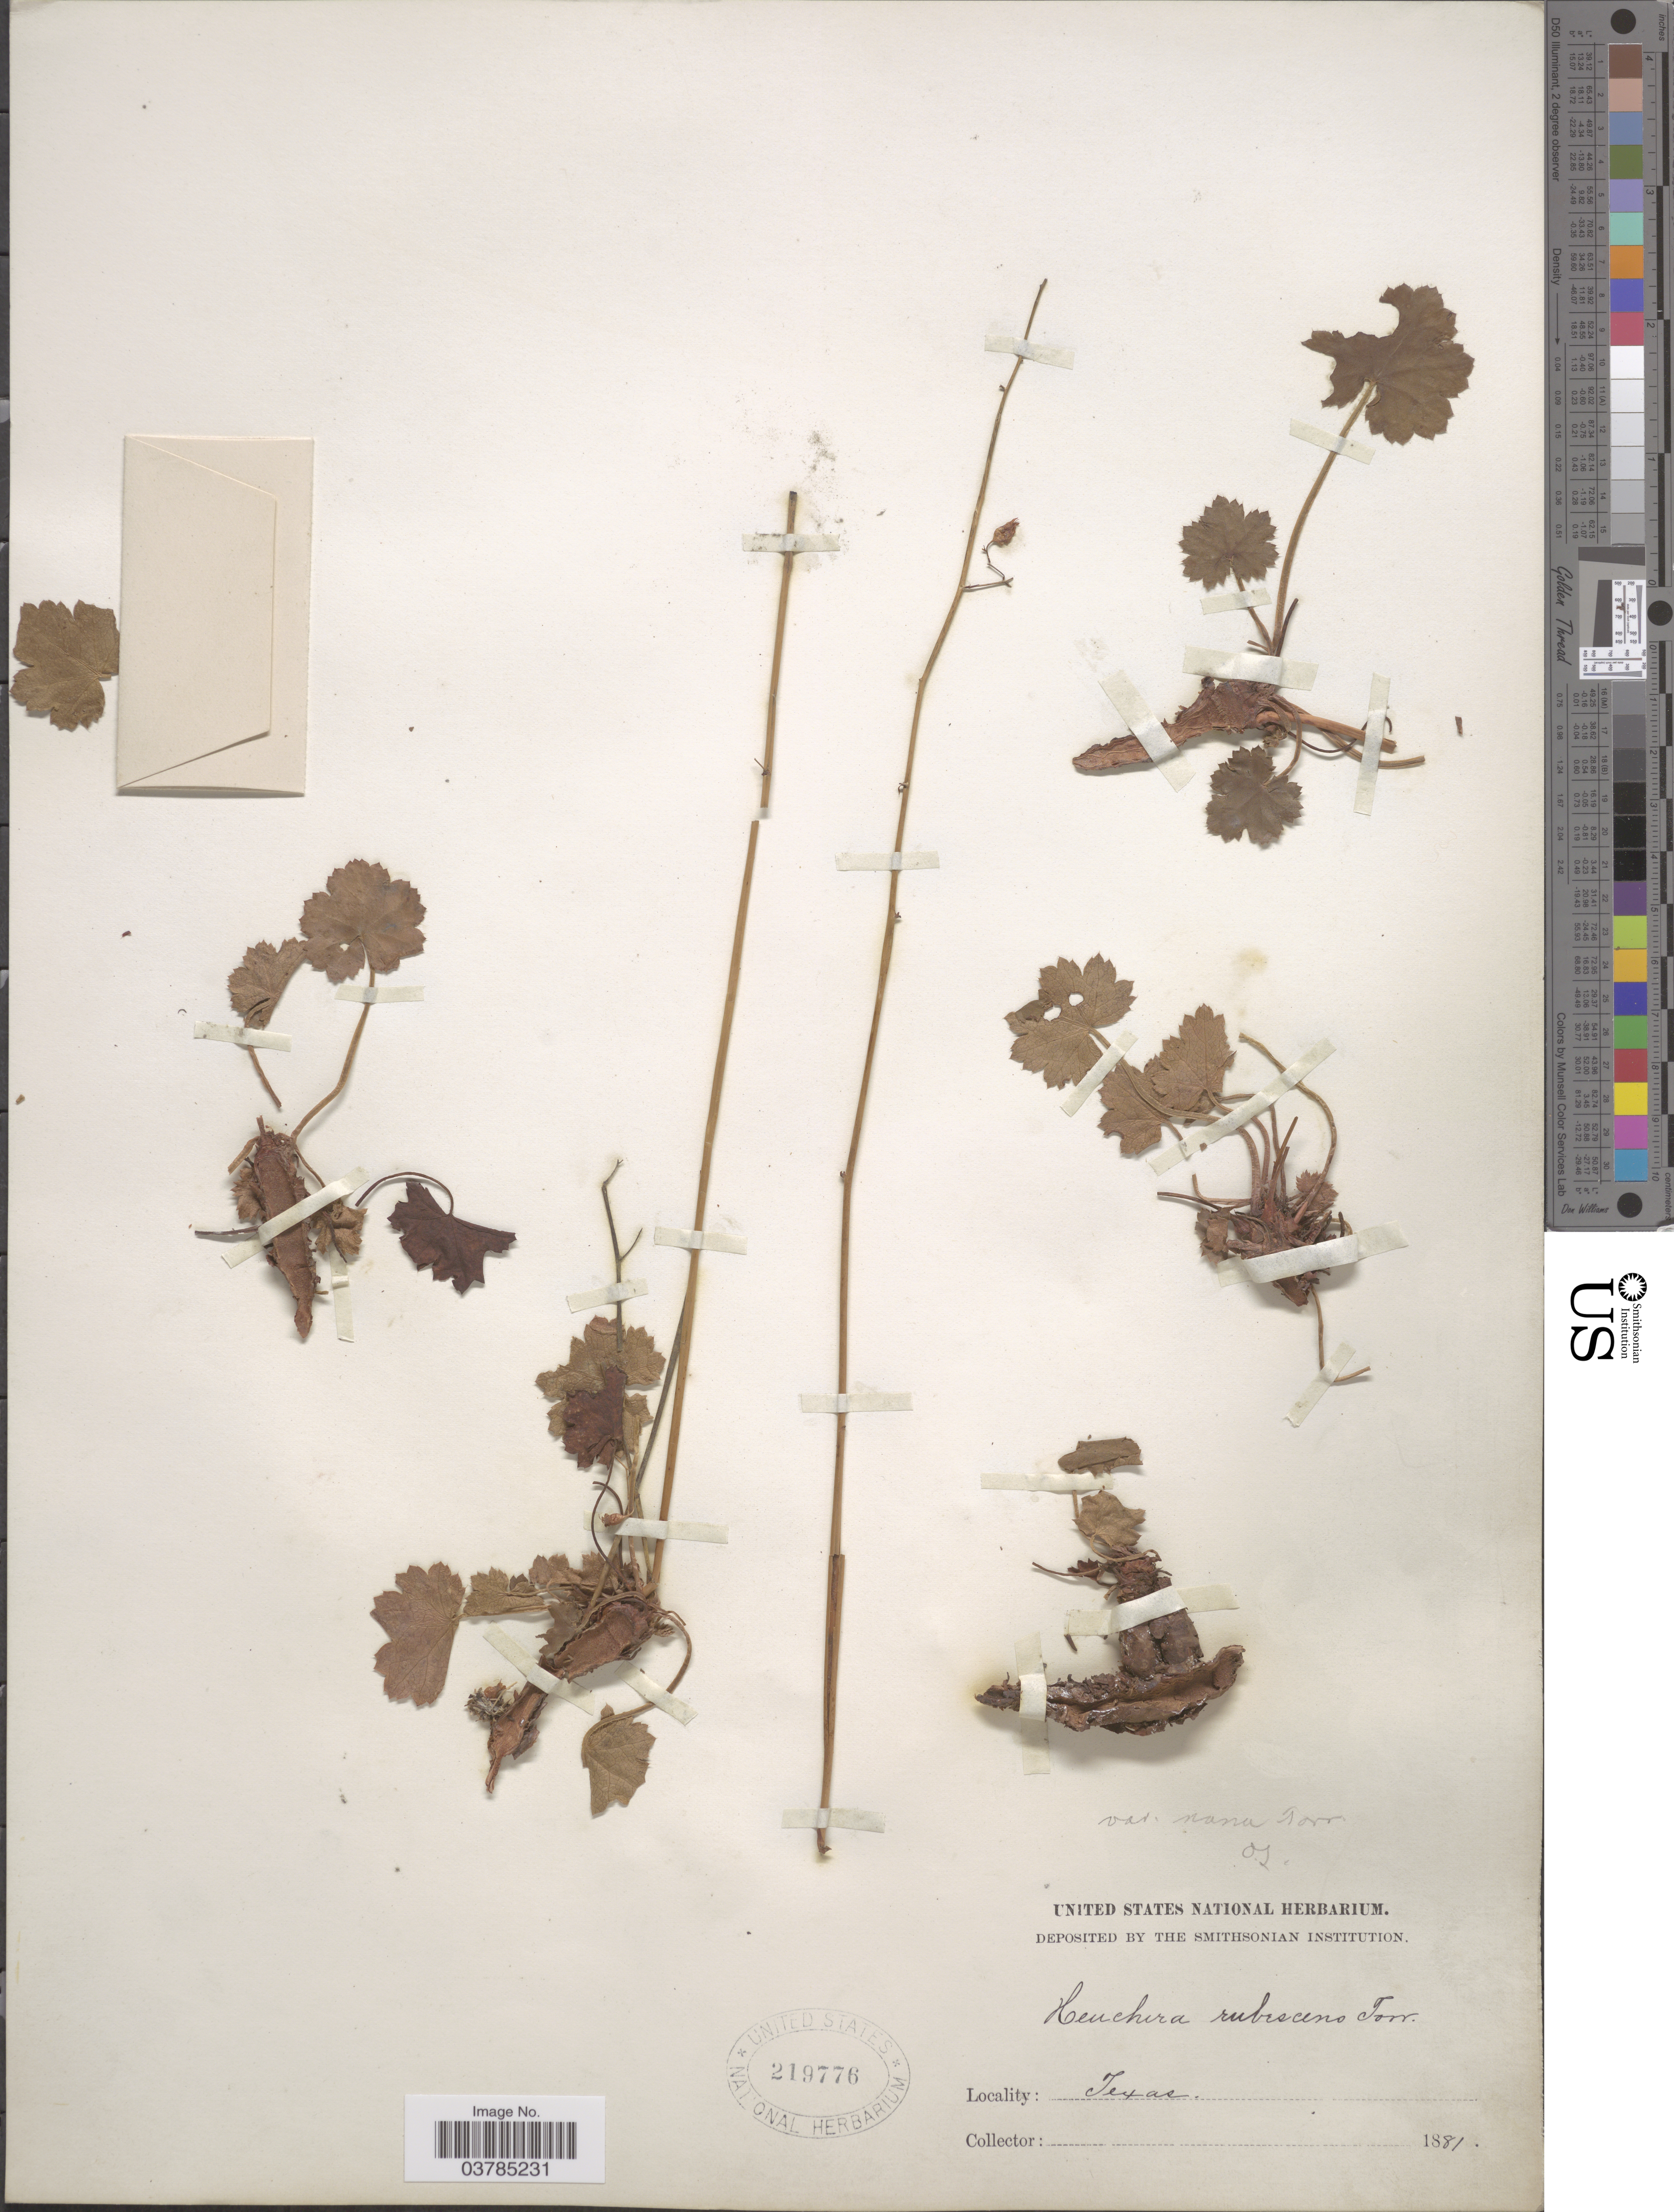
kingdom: Plantae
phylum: Tracheophyta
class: Magnoliopsida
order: Saxifragales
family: Saxifragaceae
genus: Heuchera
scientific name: Heuchera rubescens var. nana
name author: A. Gray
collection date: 1881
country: United States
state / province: Texas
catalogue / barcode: US 219776